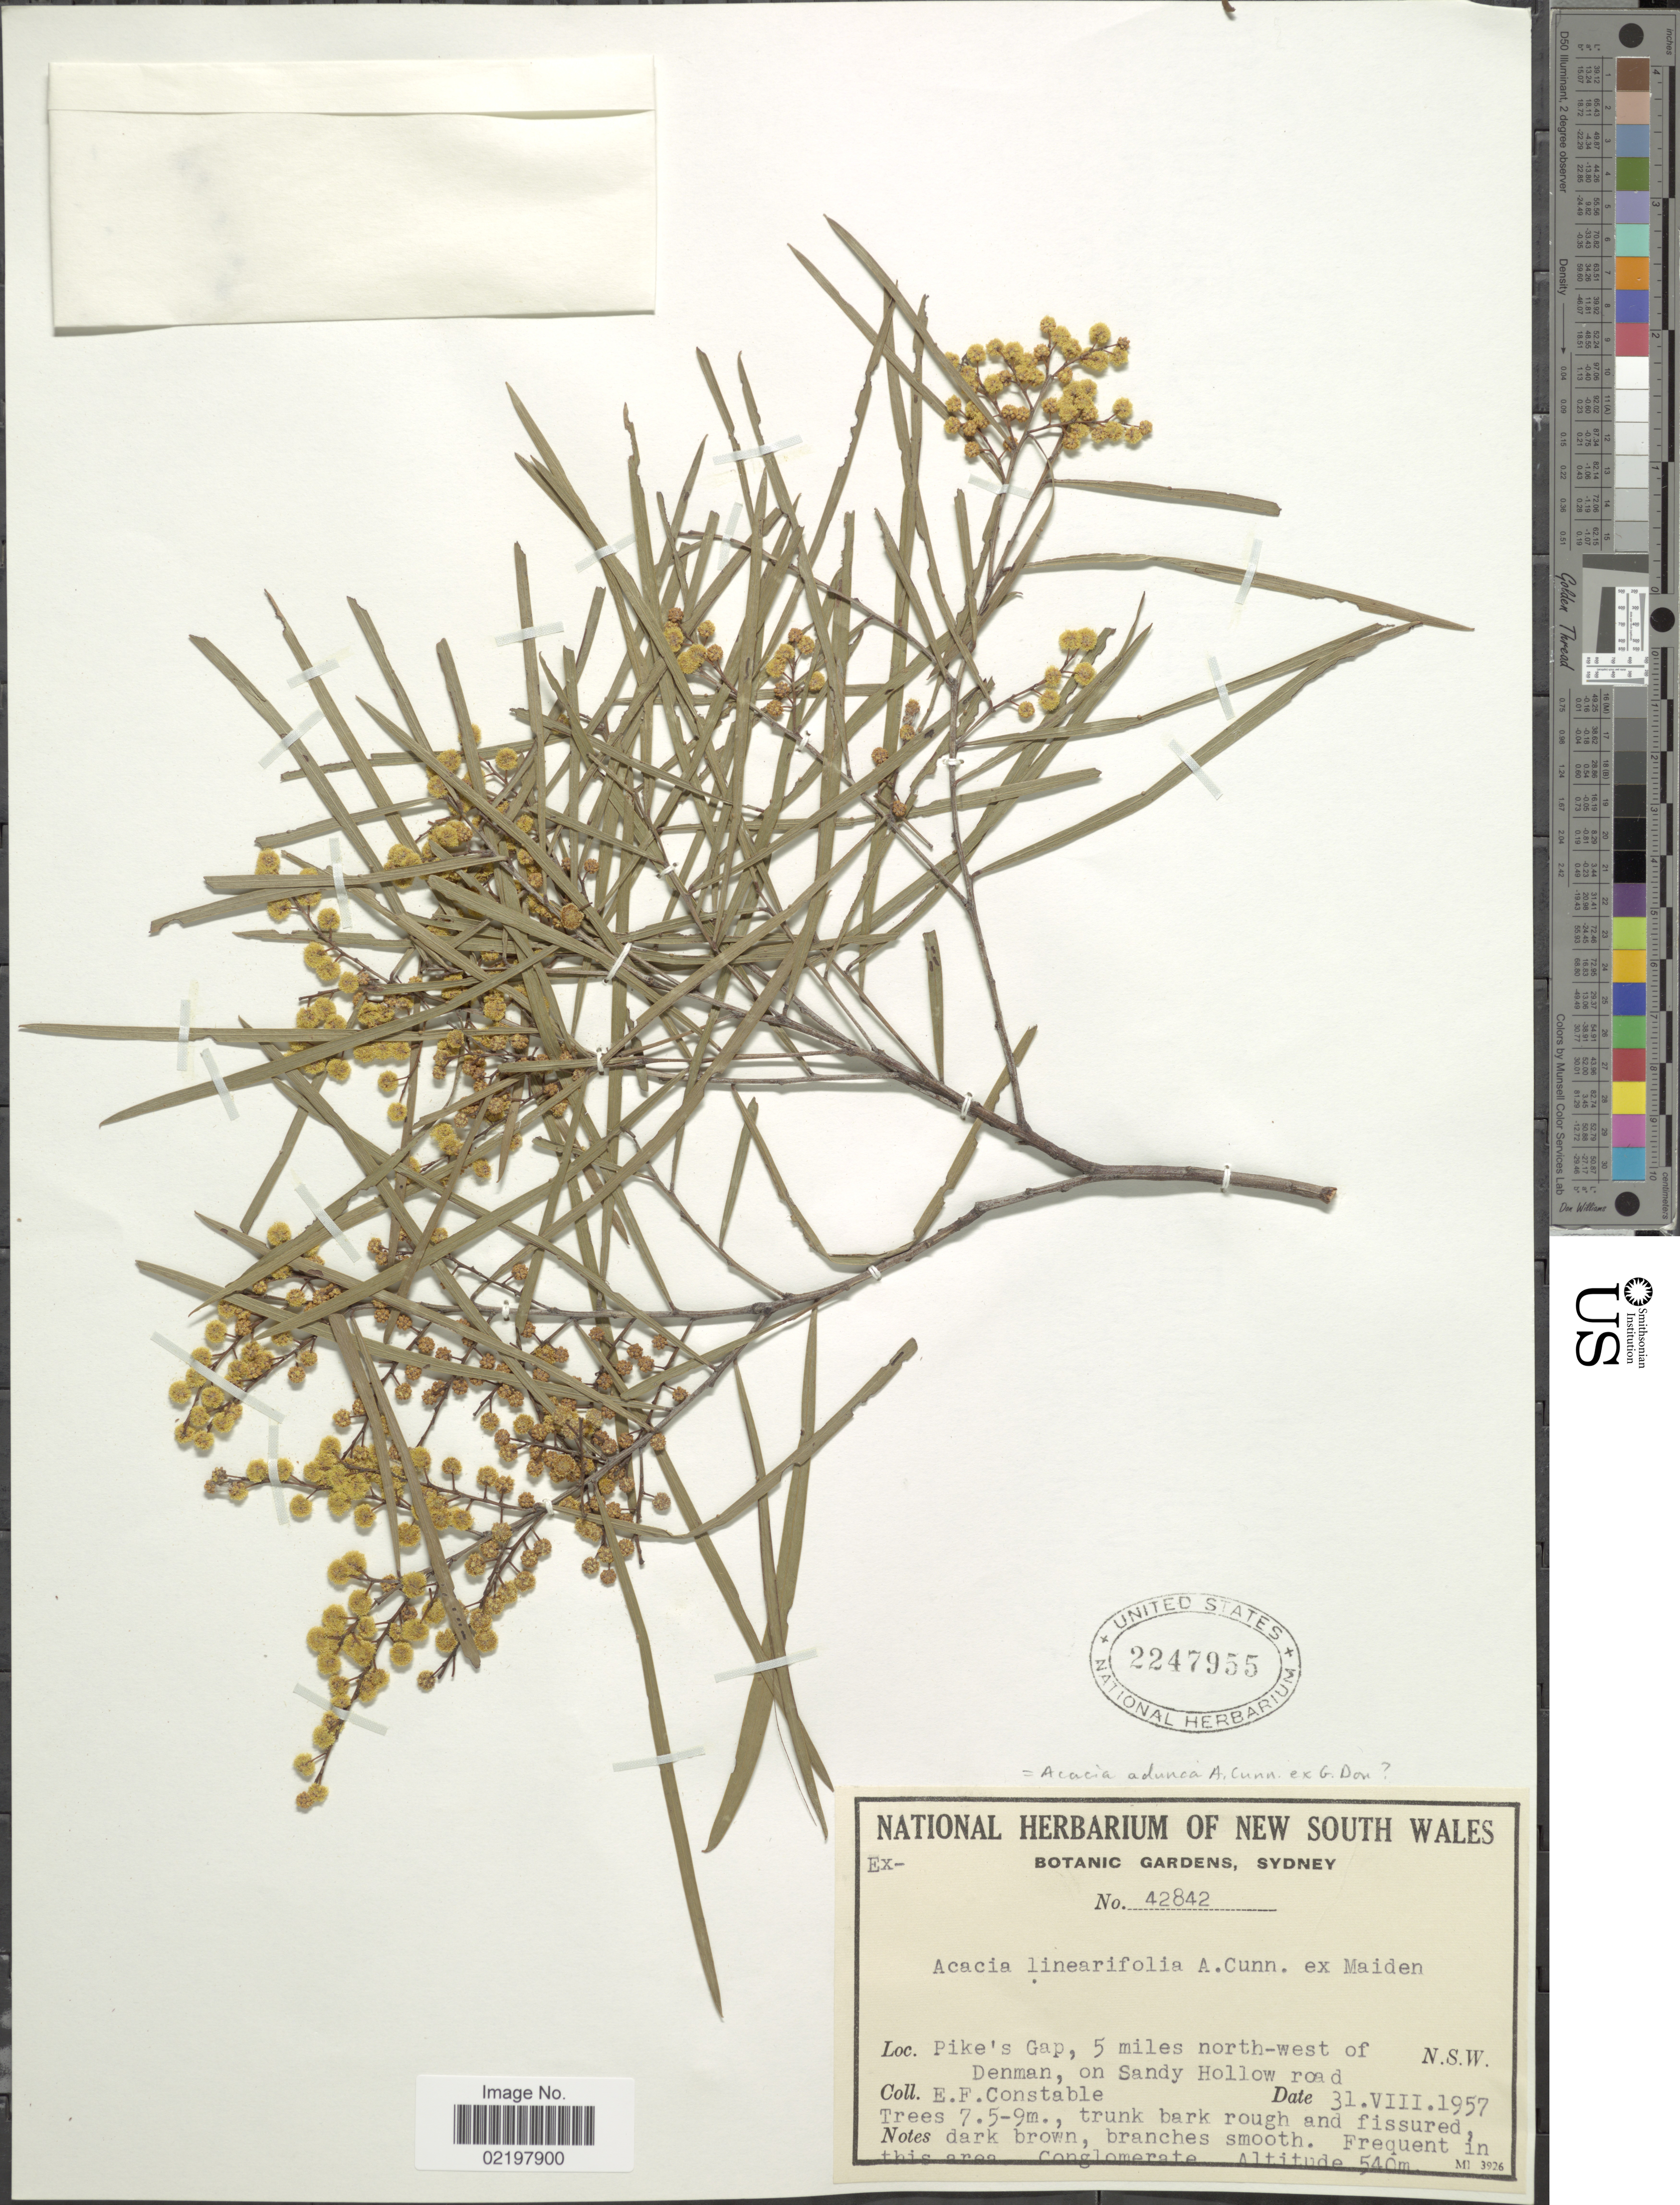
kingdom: Plantae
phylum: Tracheophyta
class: Magnoliopsida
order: Fabales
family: Fabaceae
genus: Acacia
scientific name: Acacia adunca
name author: A. Cunn.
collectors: E. F. Constable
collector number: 42842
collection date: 1957-08-31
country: Australia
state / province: New South Wales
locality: Pike's Gap, 5 miles north-west of Denman, on Sandy Hollow road, N.S.W.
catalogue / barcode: US 2247955